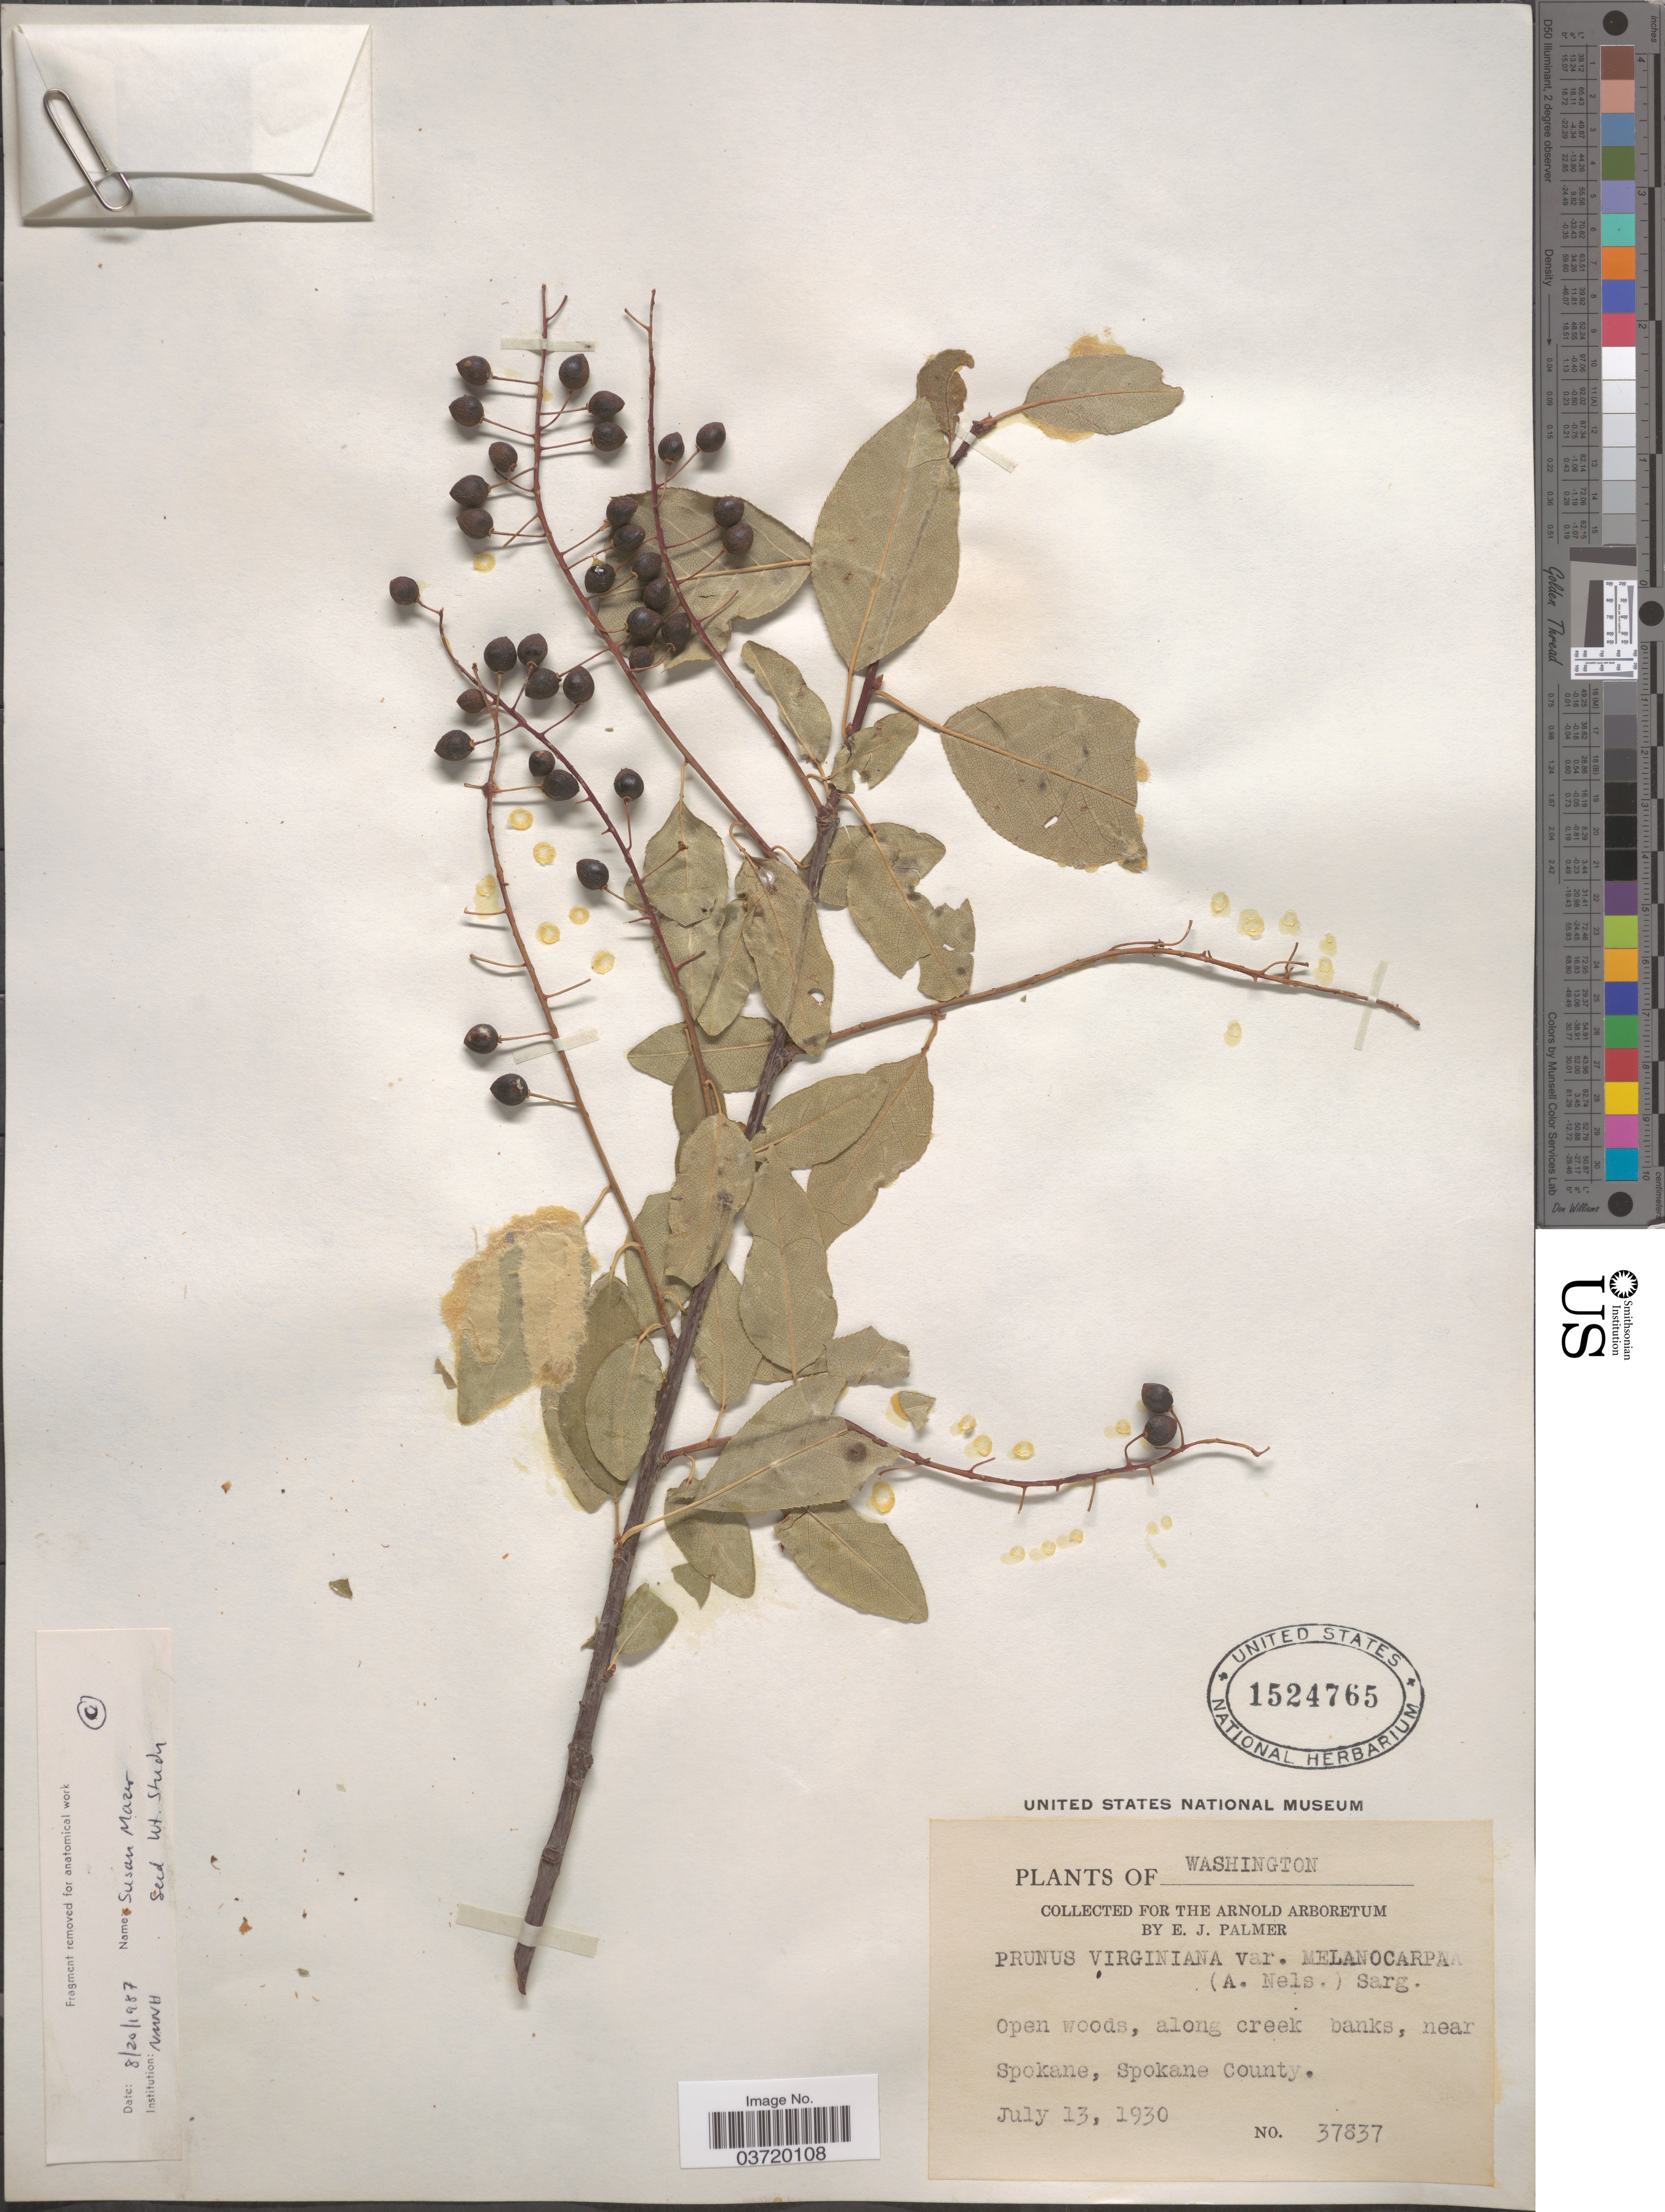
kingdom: Plantae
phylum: Tracheophyta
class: Magnoliopsida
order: Rosales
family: Rosaceae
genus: Prunus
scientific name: Prunus virginiana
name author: L.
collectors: E. J. Palmer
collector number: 37837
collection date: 1930-07-13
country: United States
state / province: Washington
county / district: Spokane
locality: Along creek banks, near Spokane, Spokane County.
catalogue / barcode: US 1524765